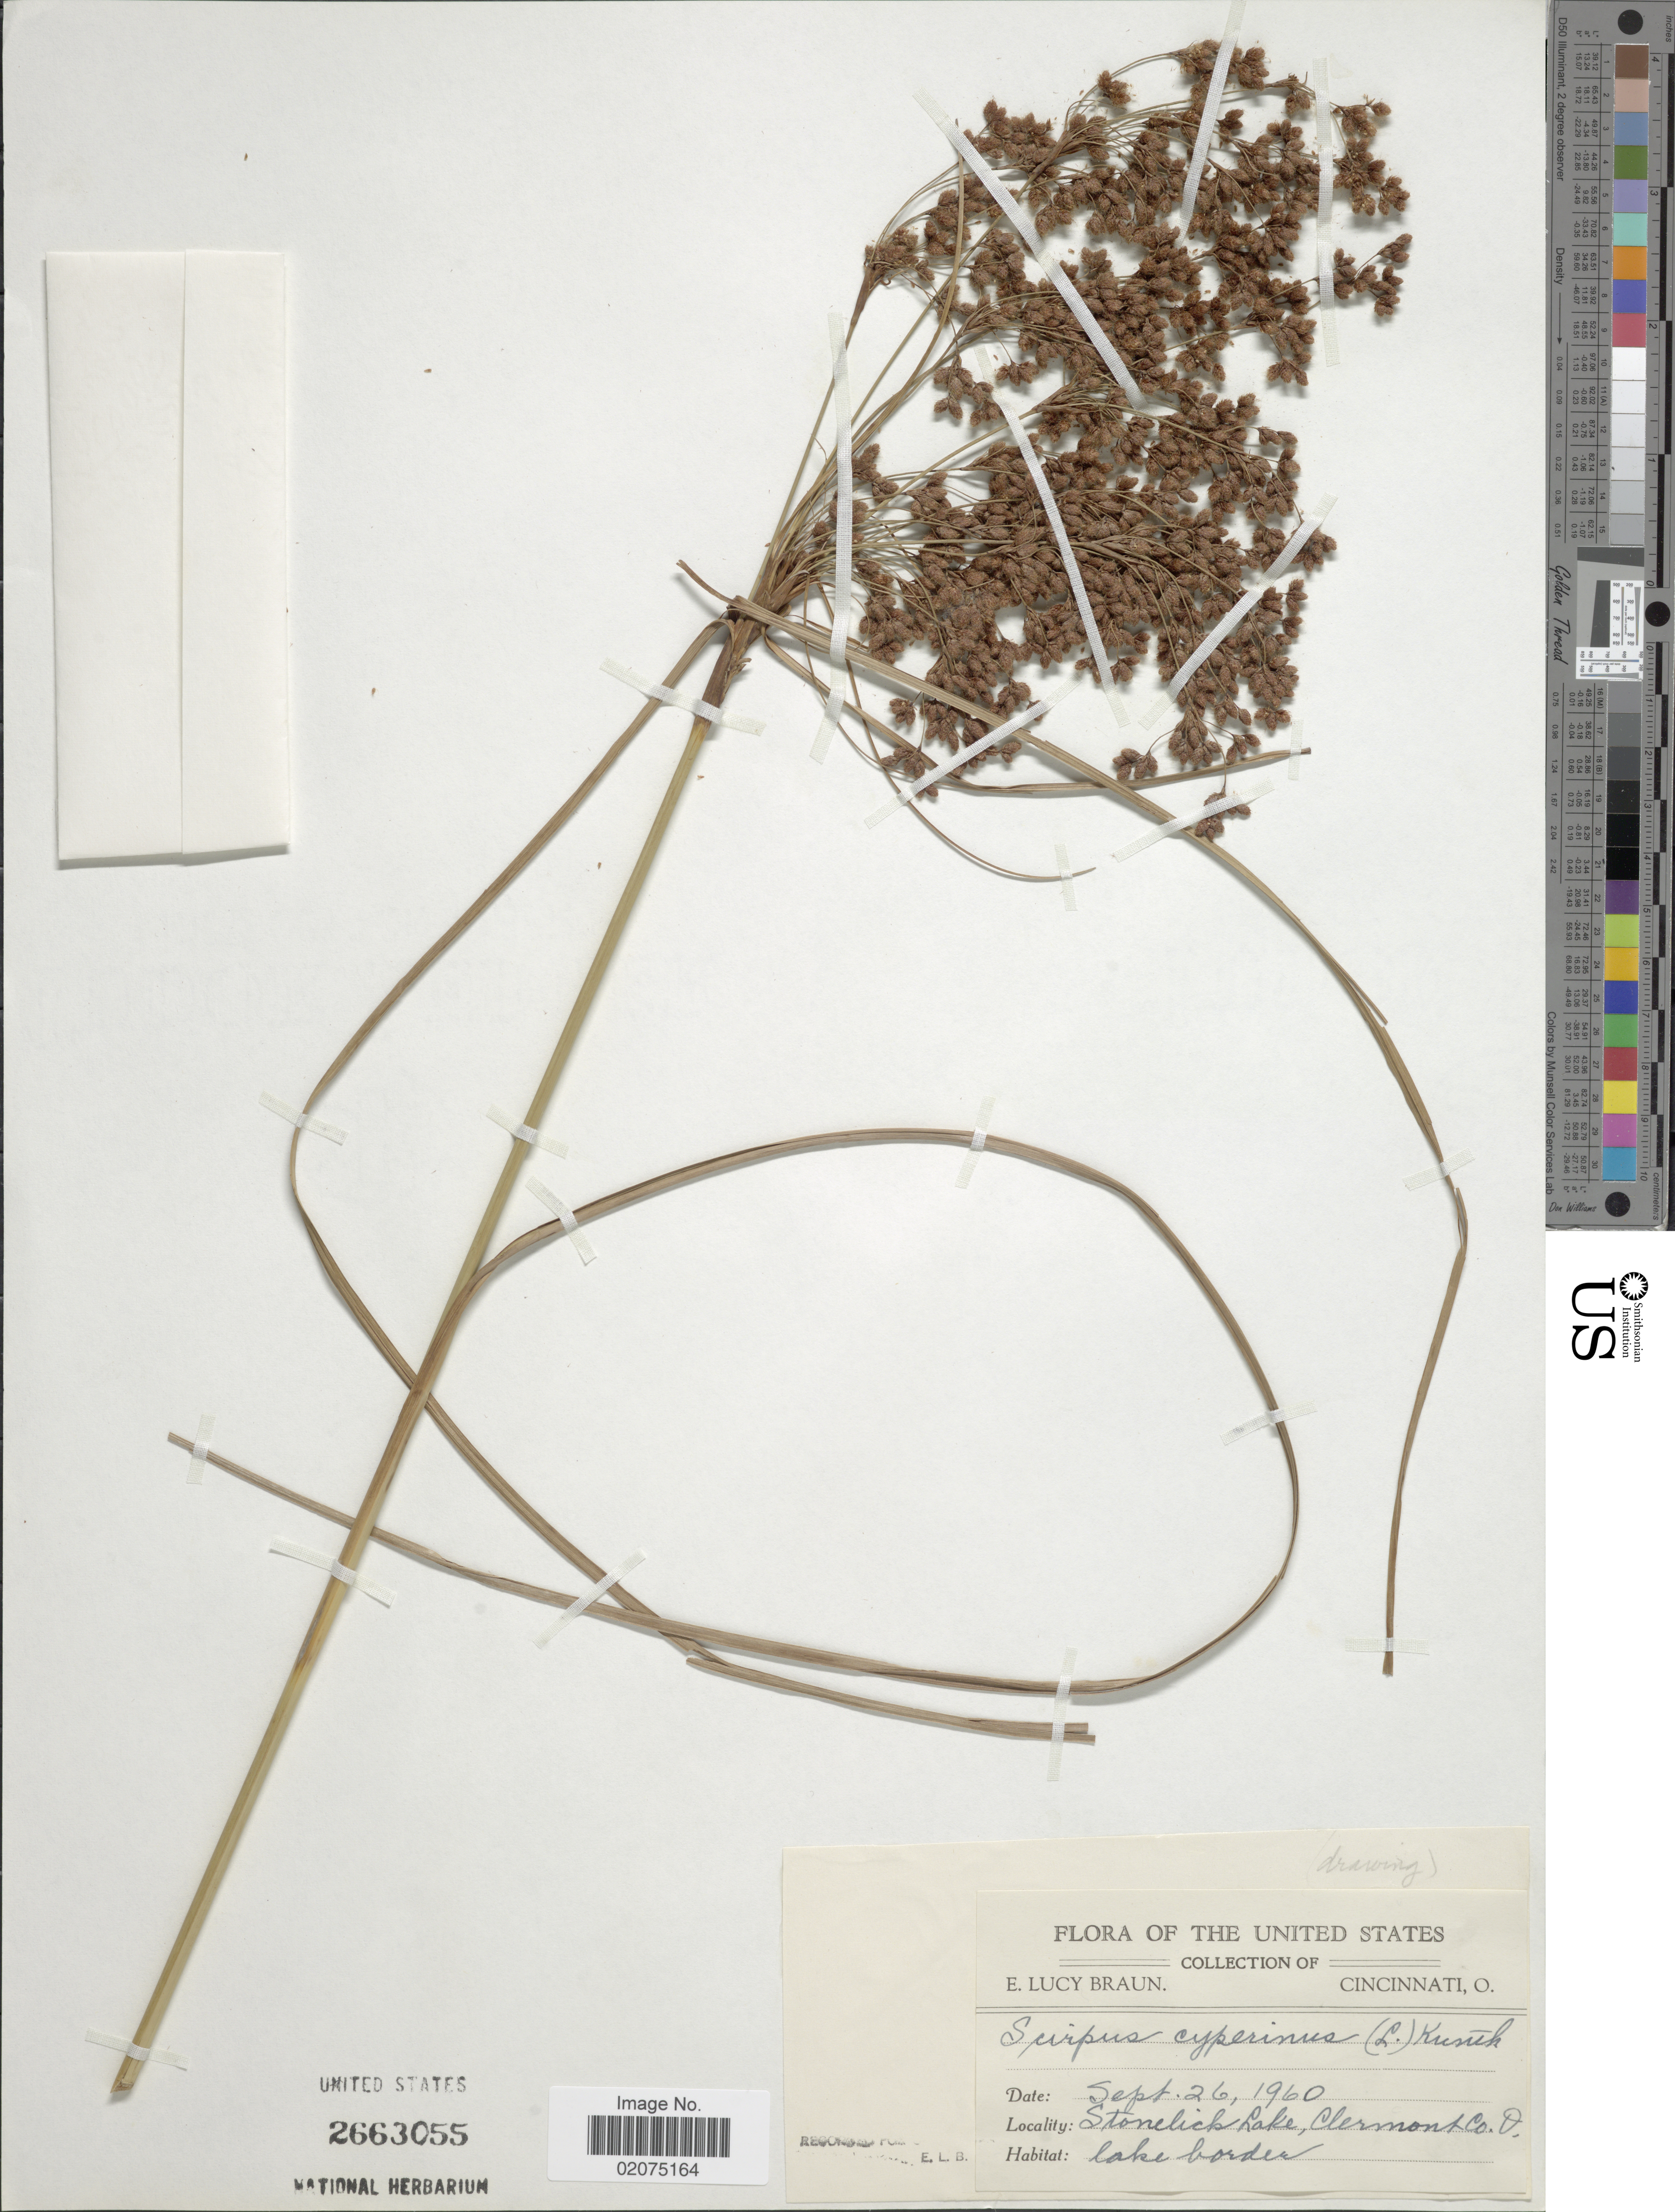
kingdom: Plantae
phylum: Tracheophyta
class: Liliopsida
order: Poales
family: Cyperaceae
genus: Scirpus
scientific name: Scirpus cyperinus (L.) Kunth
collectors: E. L. Braun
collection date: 1960-09-26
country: United States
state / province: Ohio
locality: Stonelick Lake, Clermont Co., O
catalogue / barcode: US 2663055